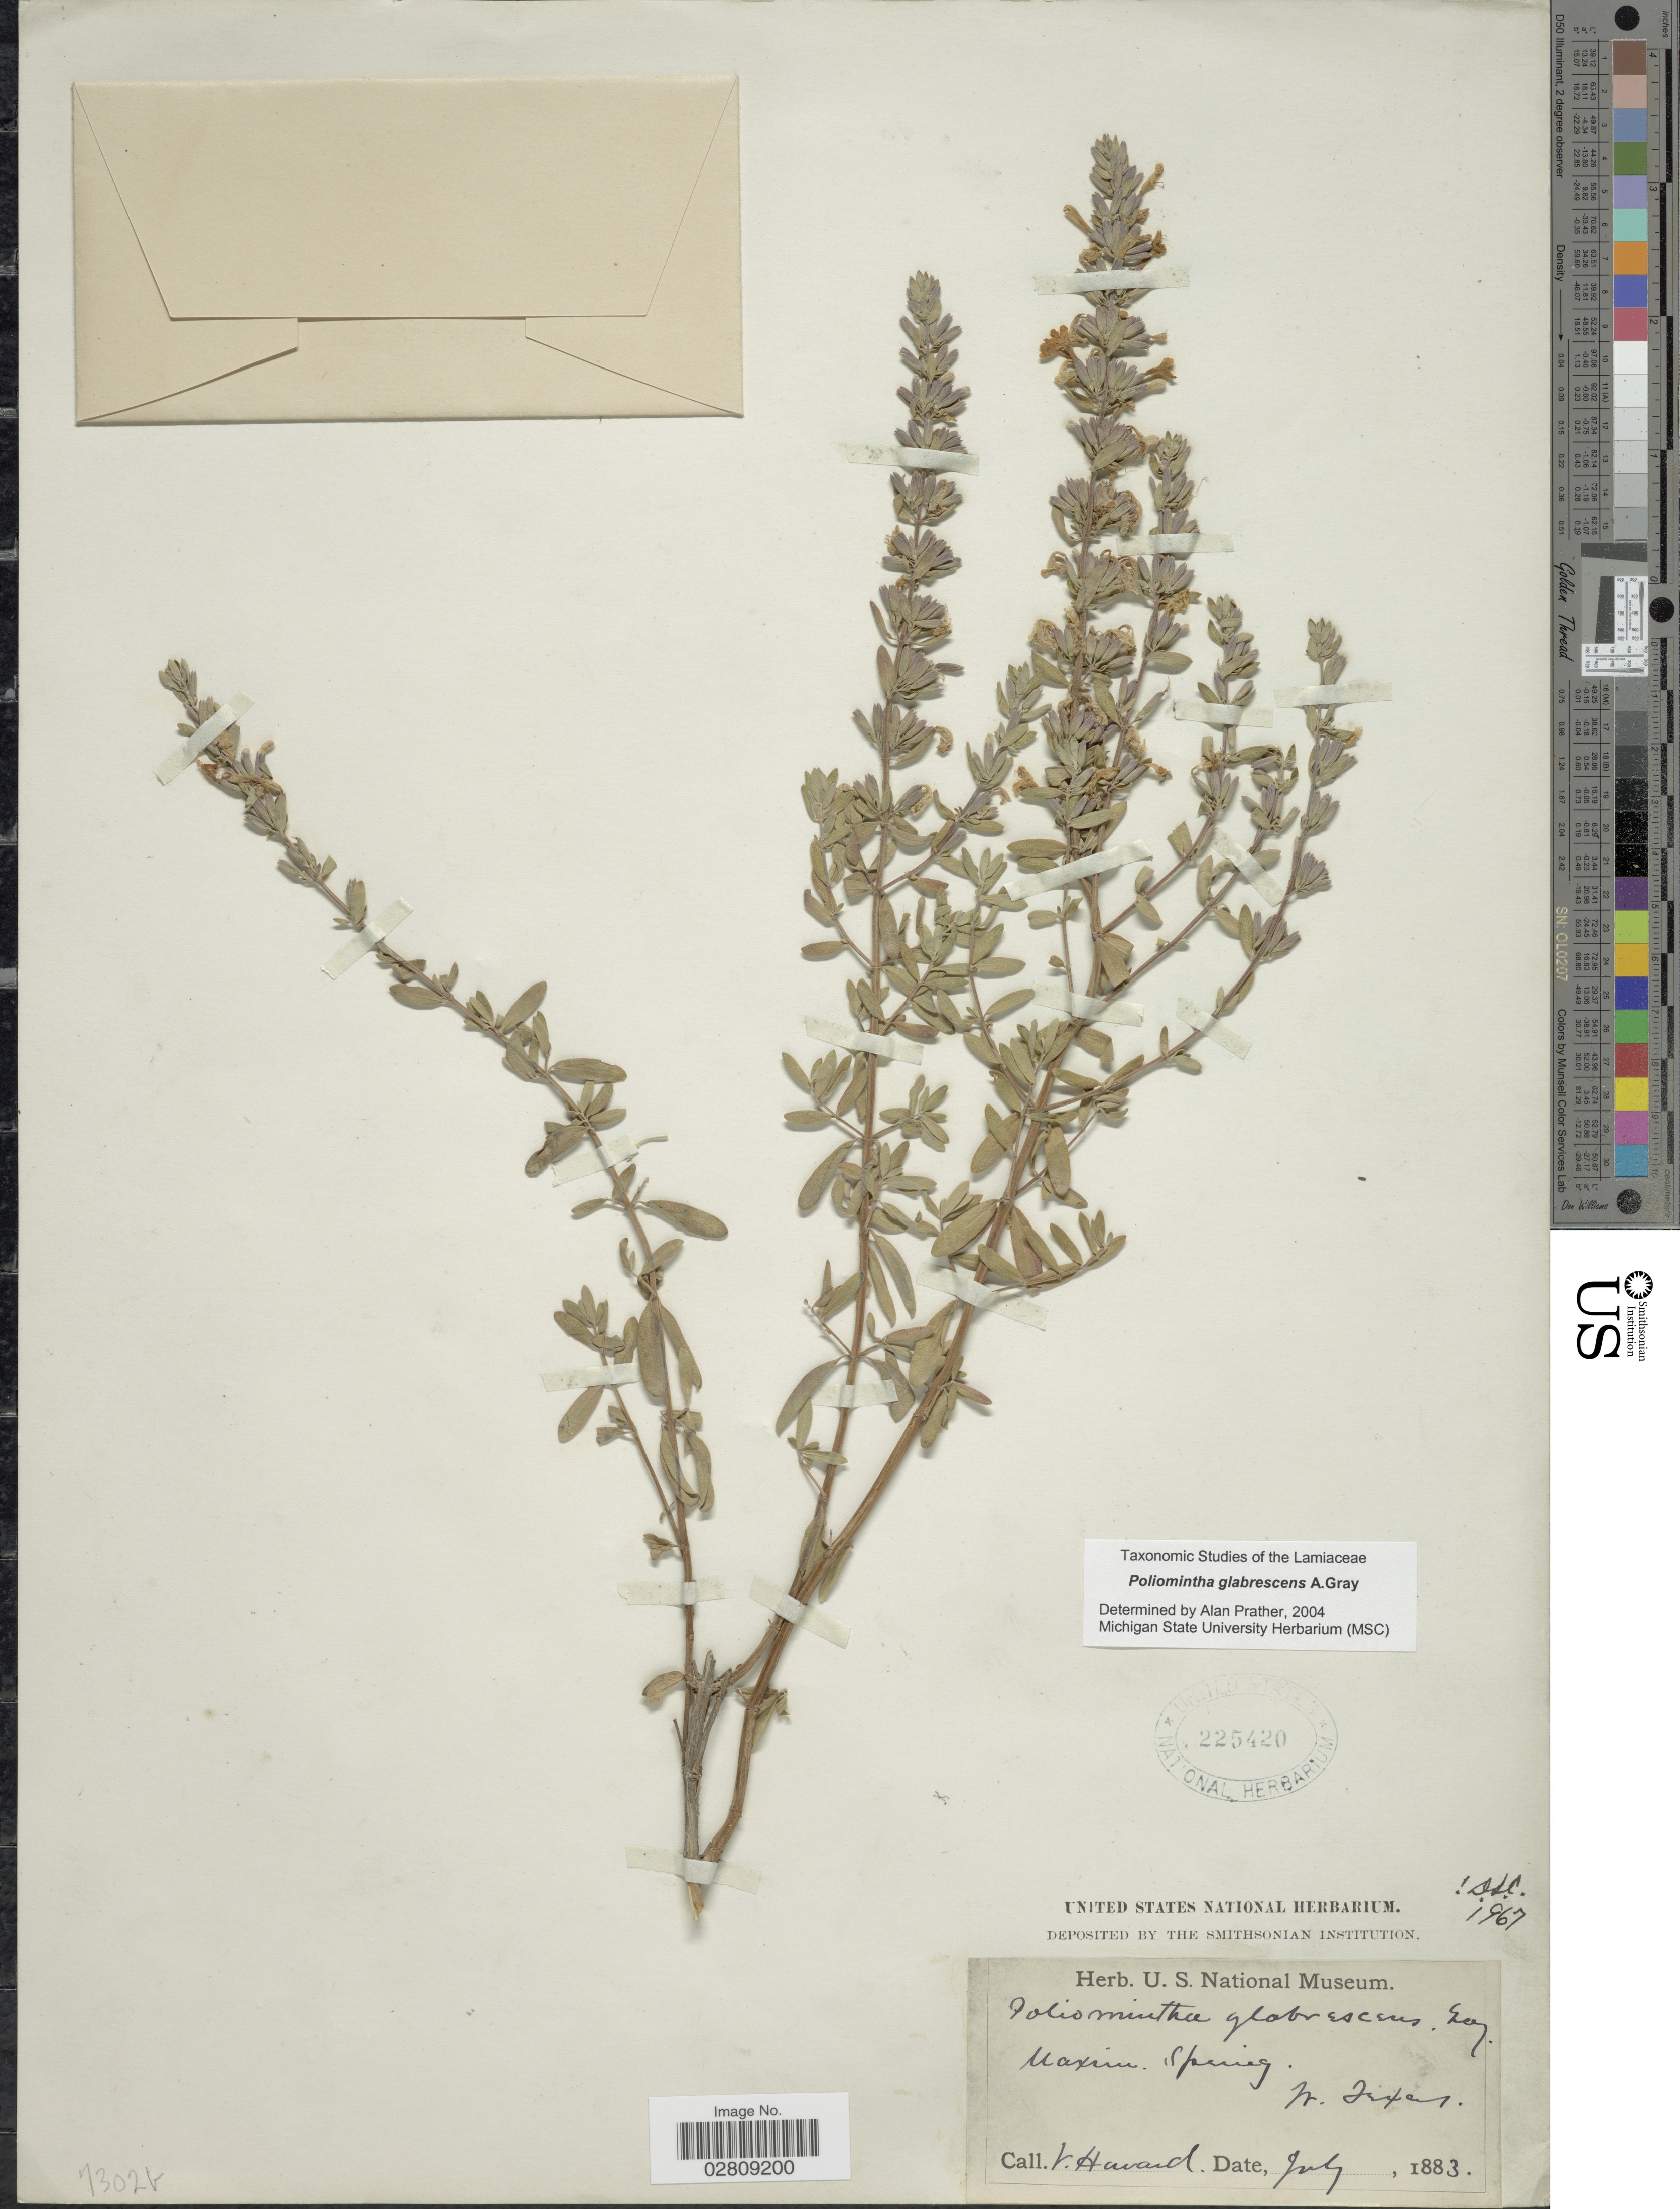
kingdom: Plantae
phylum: Tracheophyta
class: Magnoliopsida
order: Lamiales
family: Lamiaceae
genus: Poliomintha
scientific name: Poliomintha glabrescens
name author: A. Gray in Hemsl.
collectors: V. Havard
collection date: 1883-07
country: United States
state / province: Texas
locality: Maxim Spring, W. Texas.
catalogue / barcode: US 225420